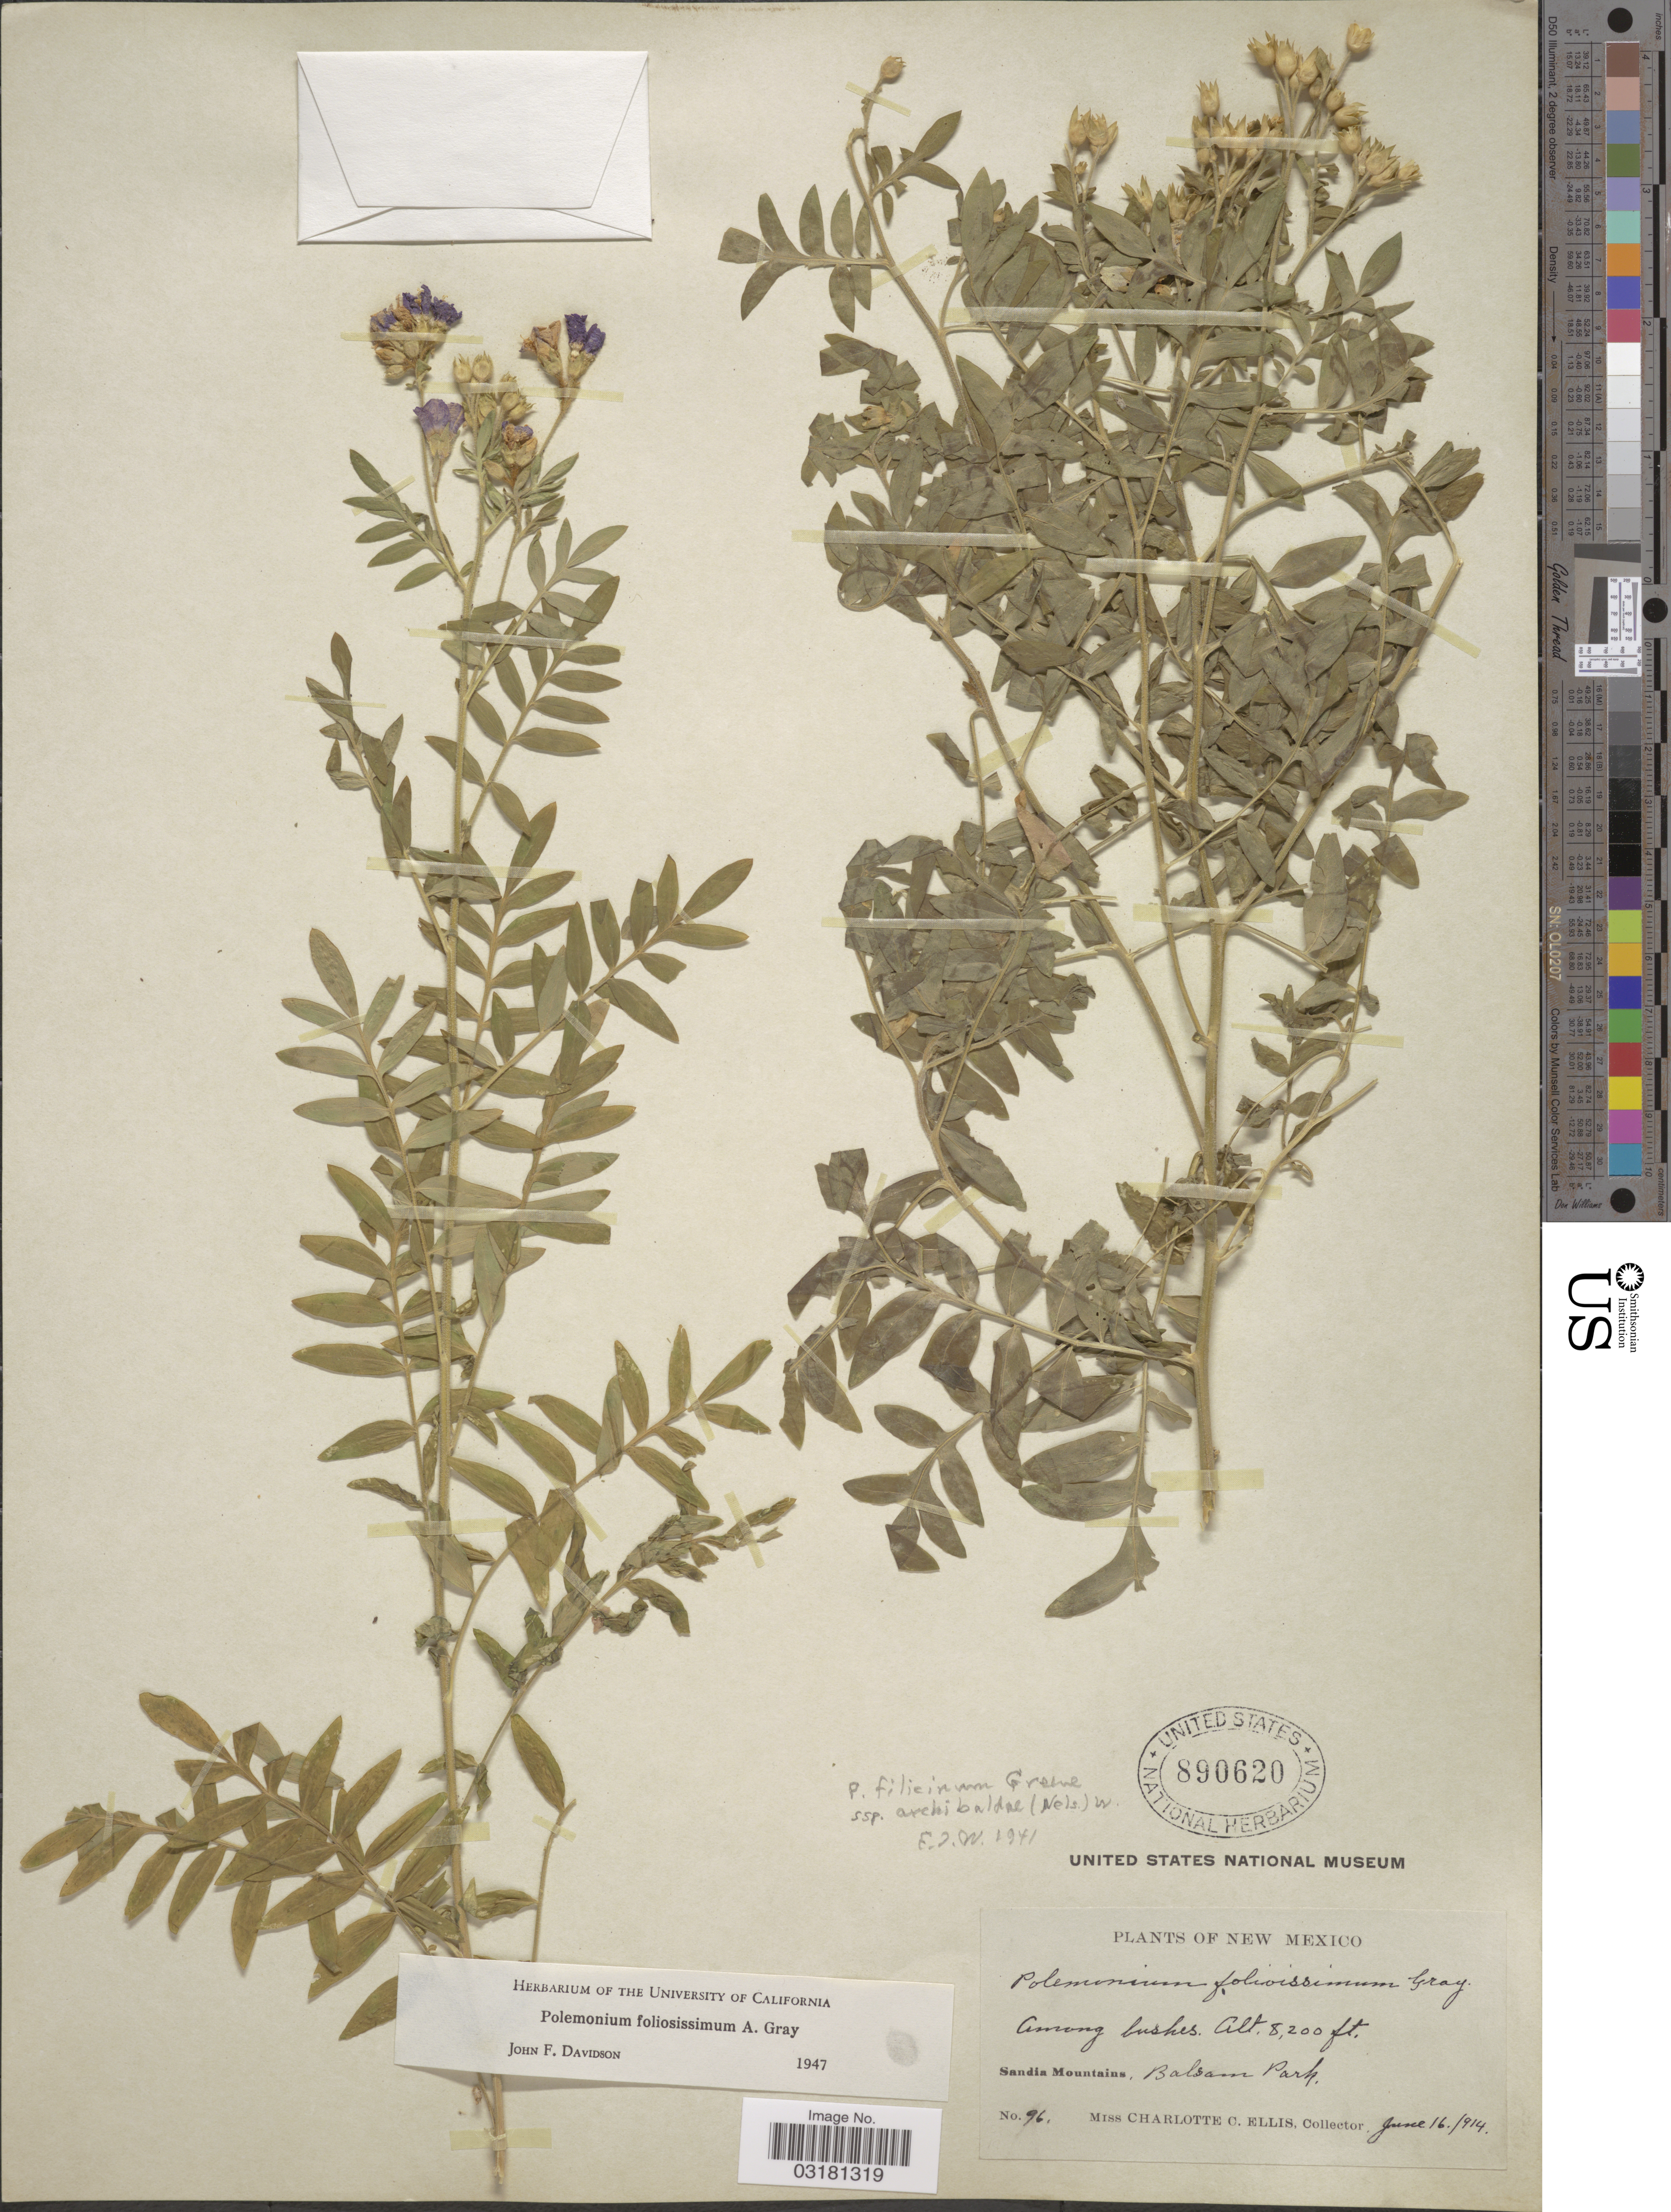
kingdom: Plantae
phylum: Tracheophyta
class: Magnoliopsida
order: Ericales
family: Polemoniaceae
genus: Polemonium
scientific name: Polemonium foliosissimum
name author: A. Gray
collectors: C. C. Ellis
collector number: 96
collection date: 1914-06-16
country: United States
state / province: New Mexico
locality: Sandia Mountains, Balsam Park.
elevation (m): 2499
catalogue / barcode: US 890620